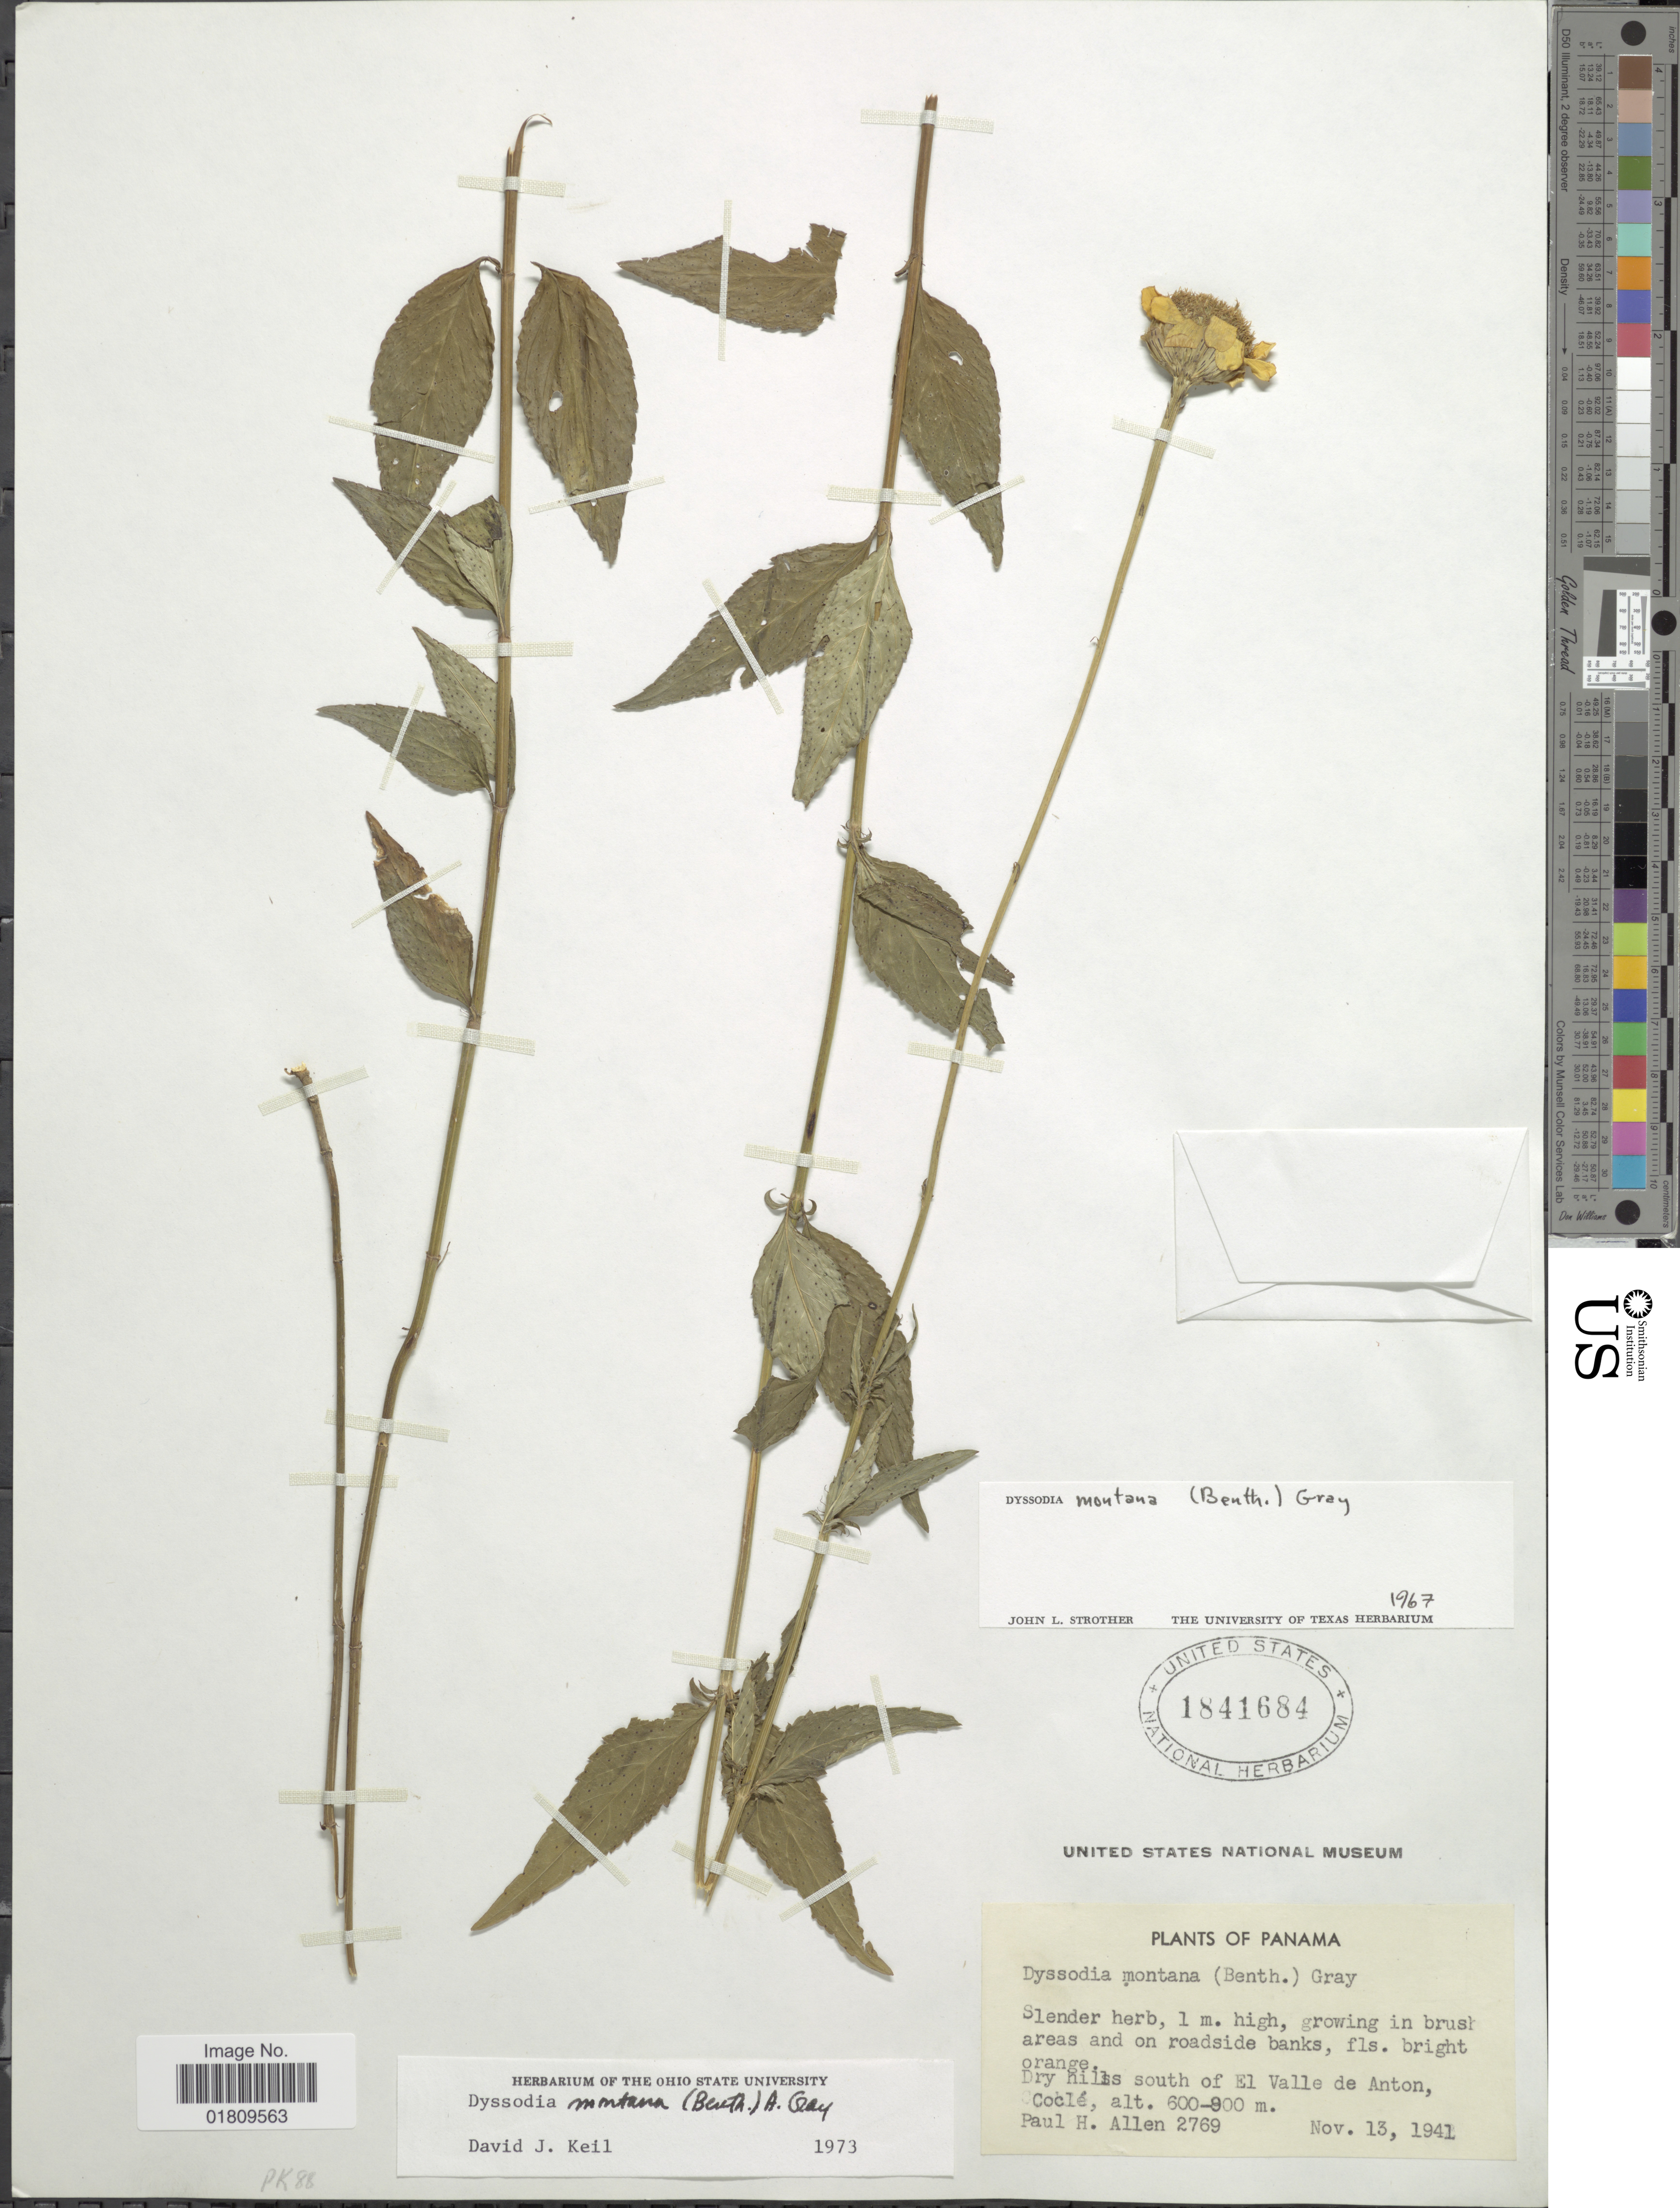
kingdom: Plantae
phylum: Tracheophyta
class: Magnoliopsida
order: Asterales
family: Asteraceae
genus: Dyssodia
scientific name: Dyssodia montana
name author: (Benth.) A. Gray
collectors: P. H. Allen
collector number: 2769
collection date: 1941-11-13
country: Panama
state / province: Coclé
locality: Growing brush areas and on roadsides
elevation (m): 600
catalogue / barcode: US 1841684